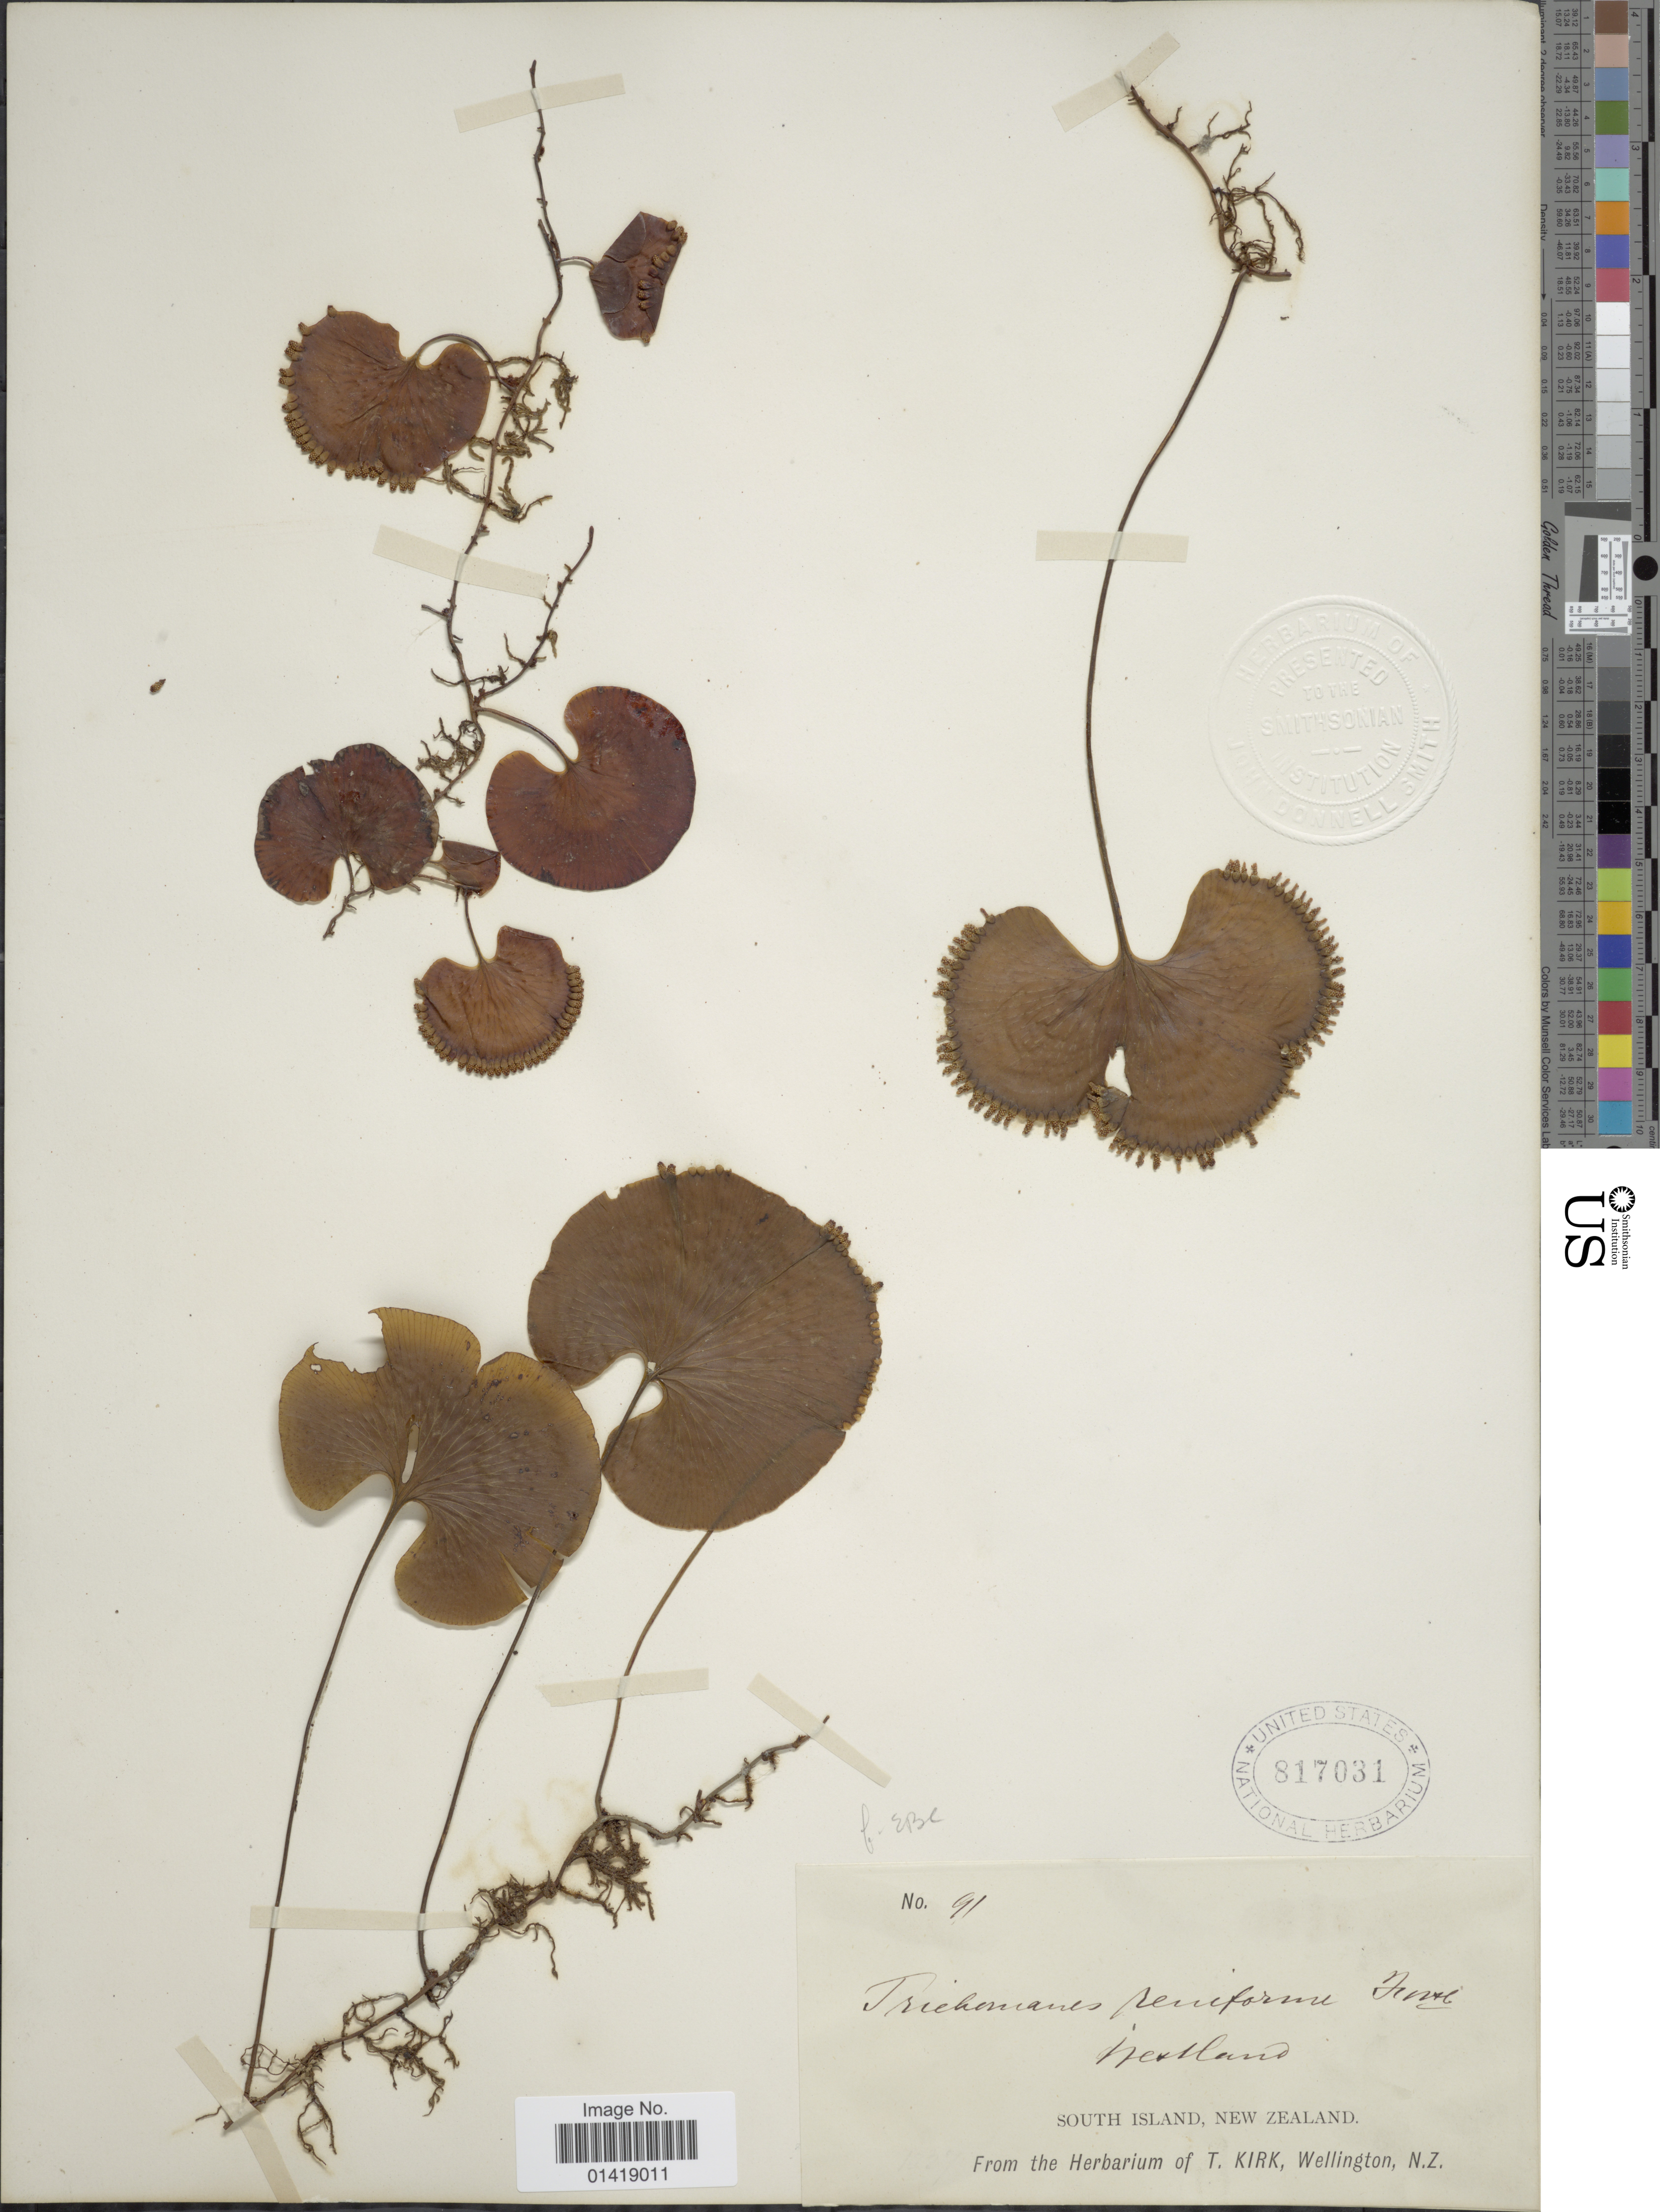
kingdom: Plantae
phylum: Tracheophyta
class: Polypodiopsida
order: Hymenophyllales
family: Hymenophyllaceae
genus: Hymenophyllum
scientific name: Hymenophyllum nephrophyllum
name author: Ebihara & K. Iwats.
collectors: ex herb. T. Kirk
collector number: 91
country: New Zealand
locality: South Island, New Zealand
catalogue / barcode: US 817031